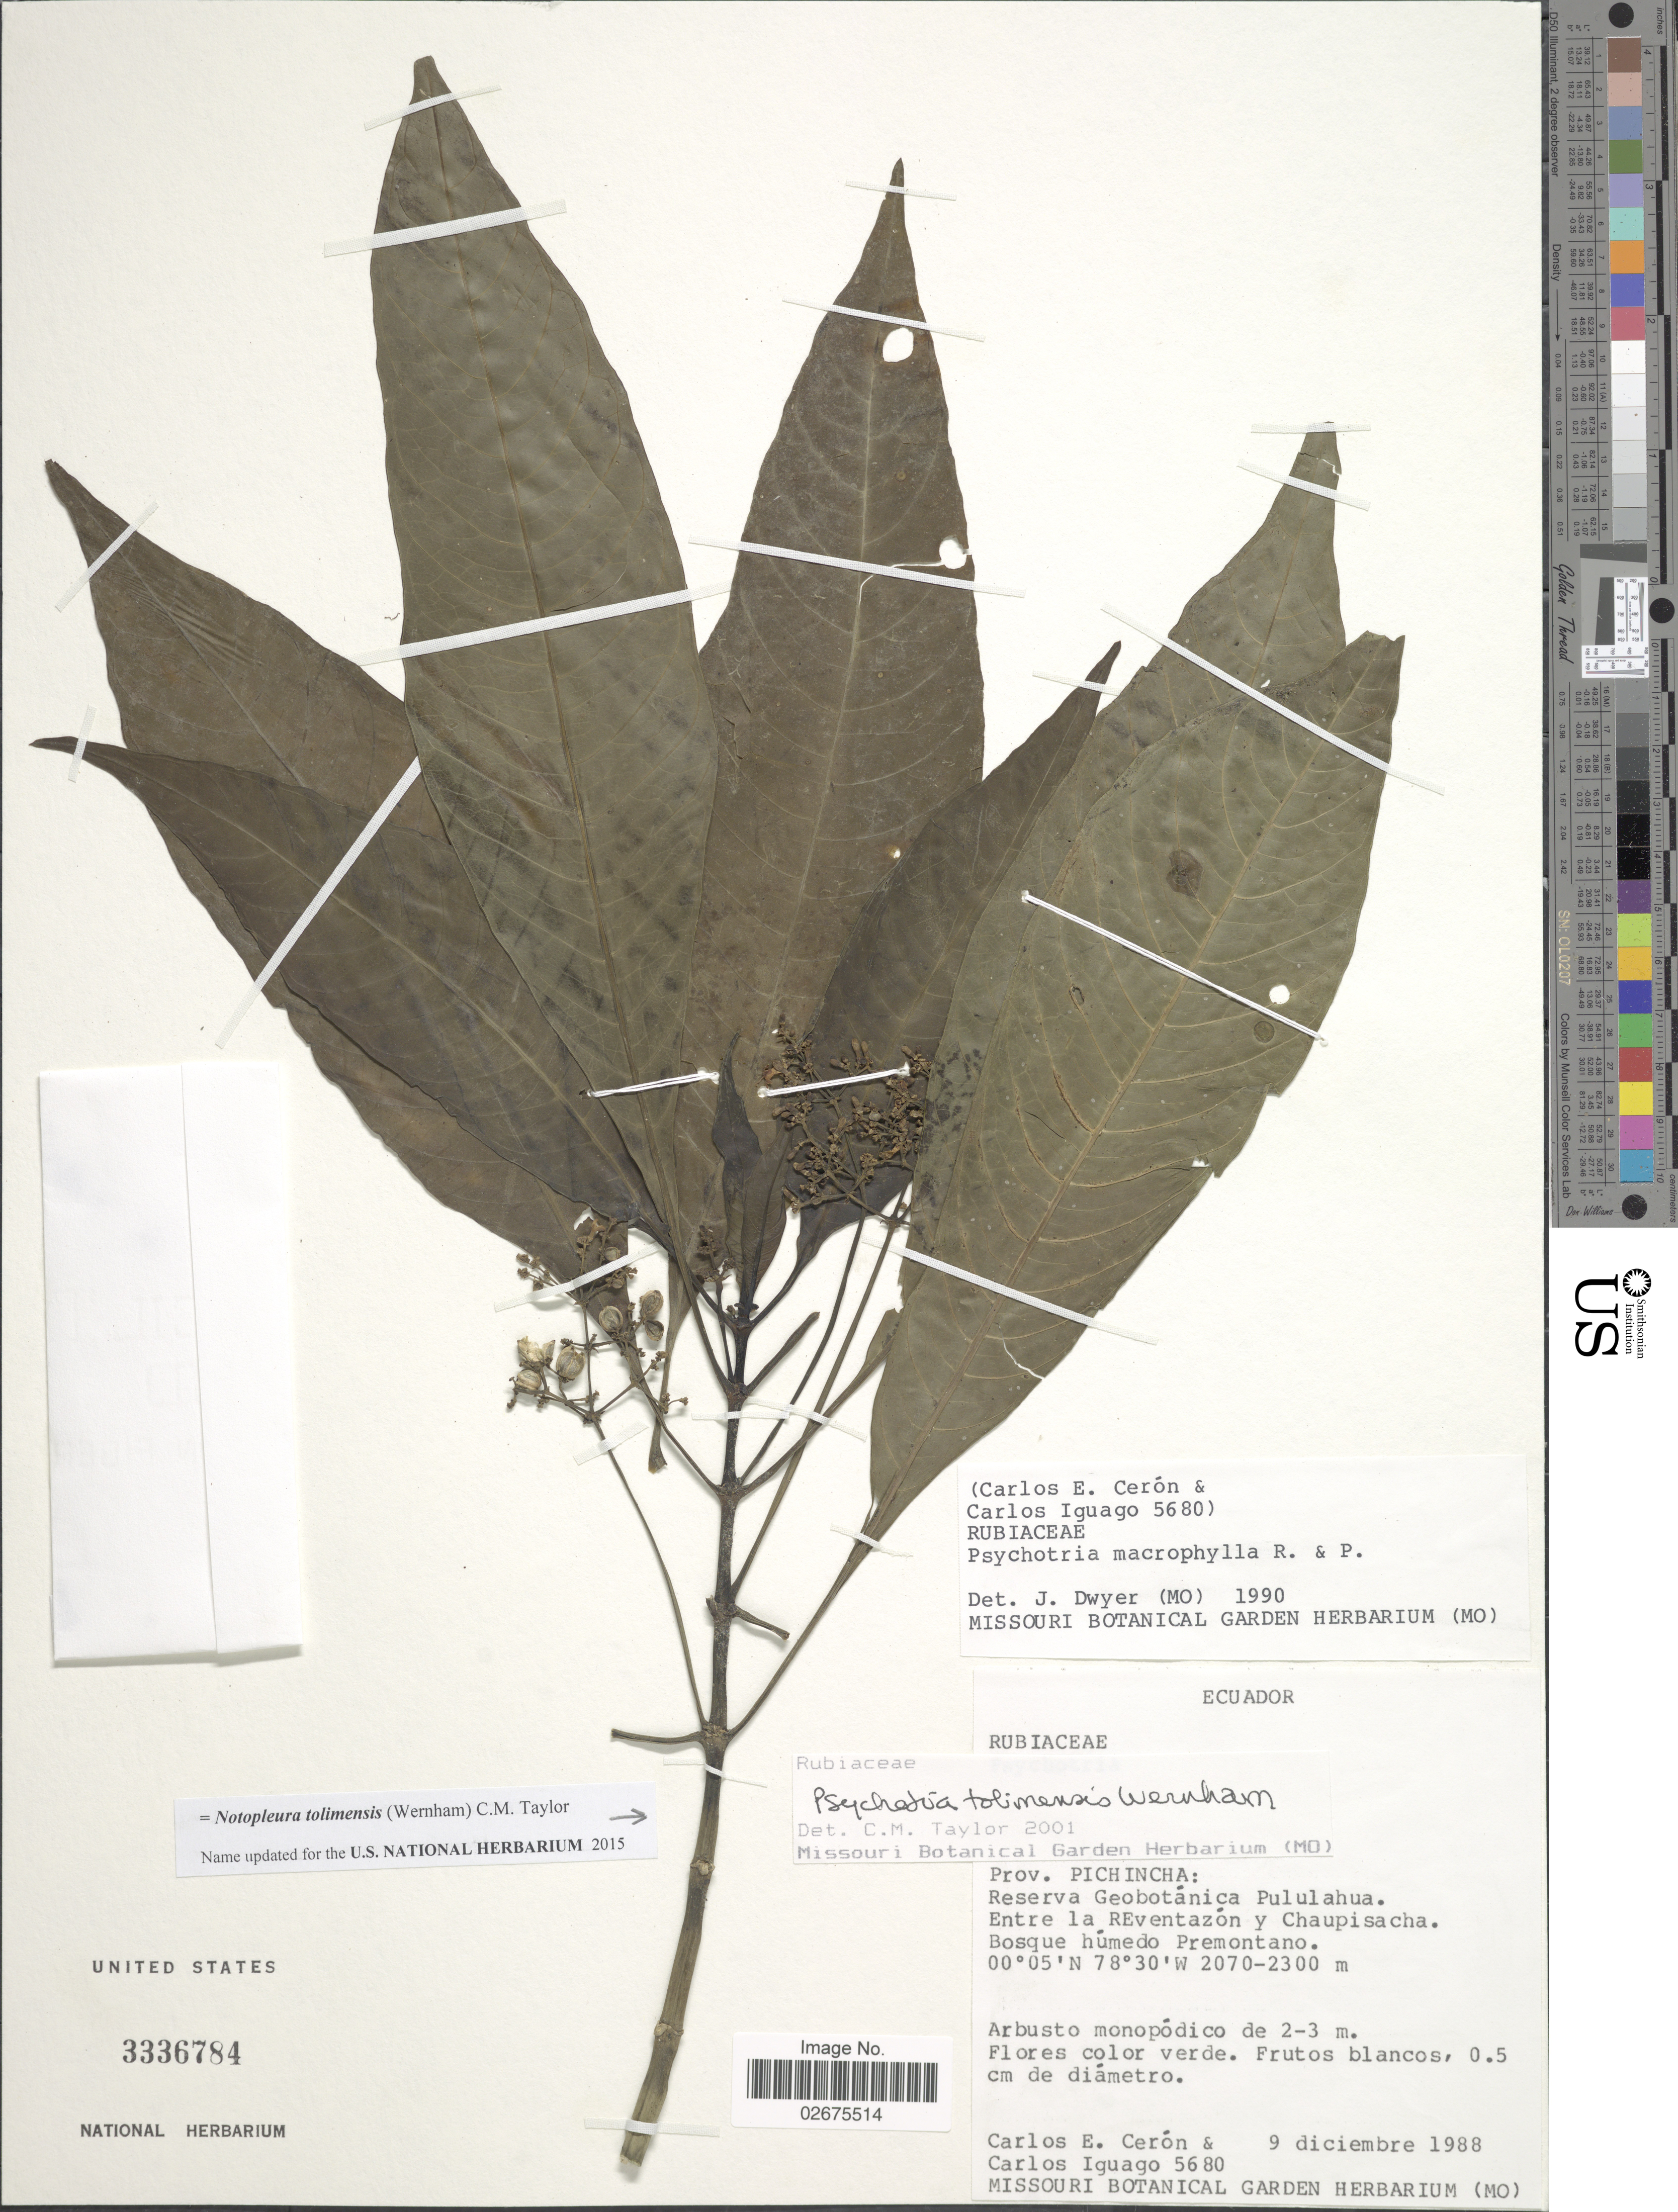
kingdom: Plantae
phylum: Tracheophyta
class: Magnoliopsida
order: Gentianales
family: Rubiaceae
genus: Notopleura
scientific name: Notopleura tolimensis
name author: (Wernham) C.M. Taylor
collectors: C. E. Cerón M. & C. Iguago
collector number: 5680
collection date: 1988-12-09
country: Ecuador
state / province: Pichincha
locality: Reserva Geobotanica Pululahua. Entre la Reventazon y Chaupisacha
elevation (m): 2070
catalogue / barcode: US 3336784